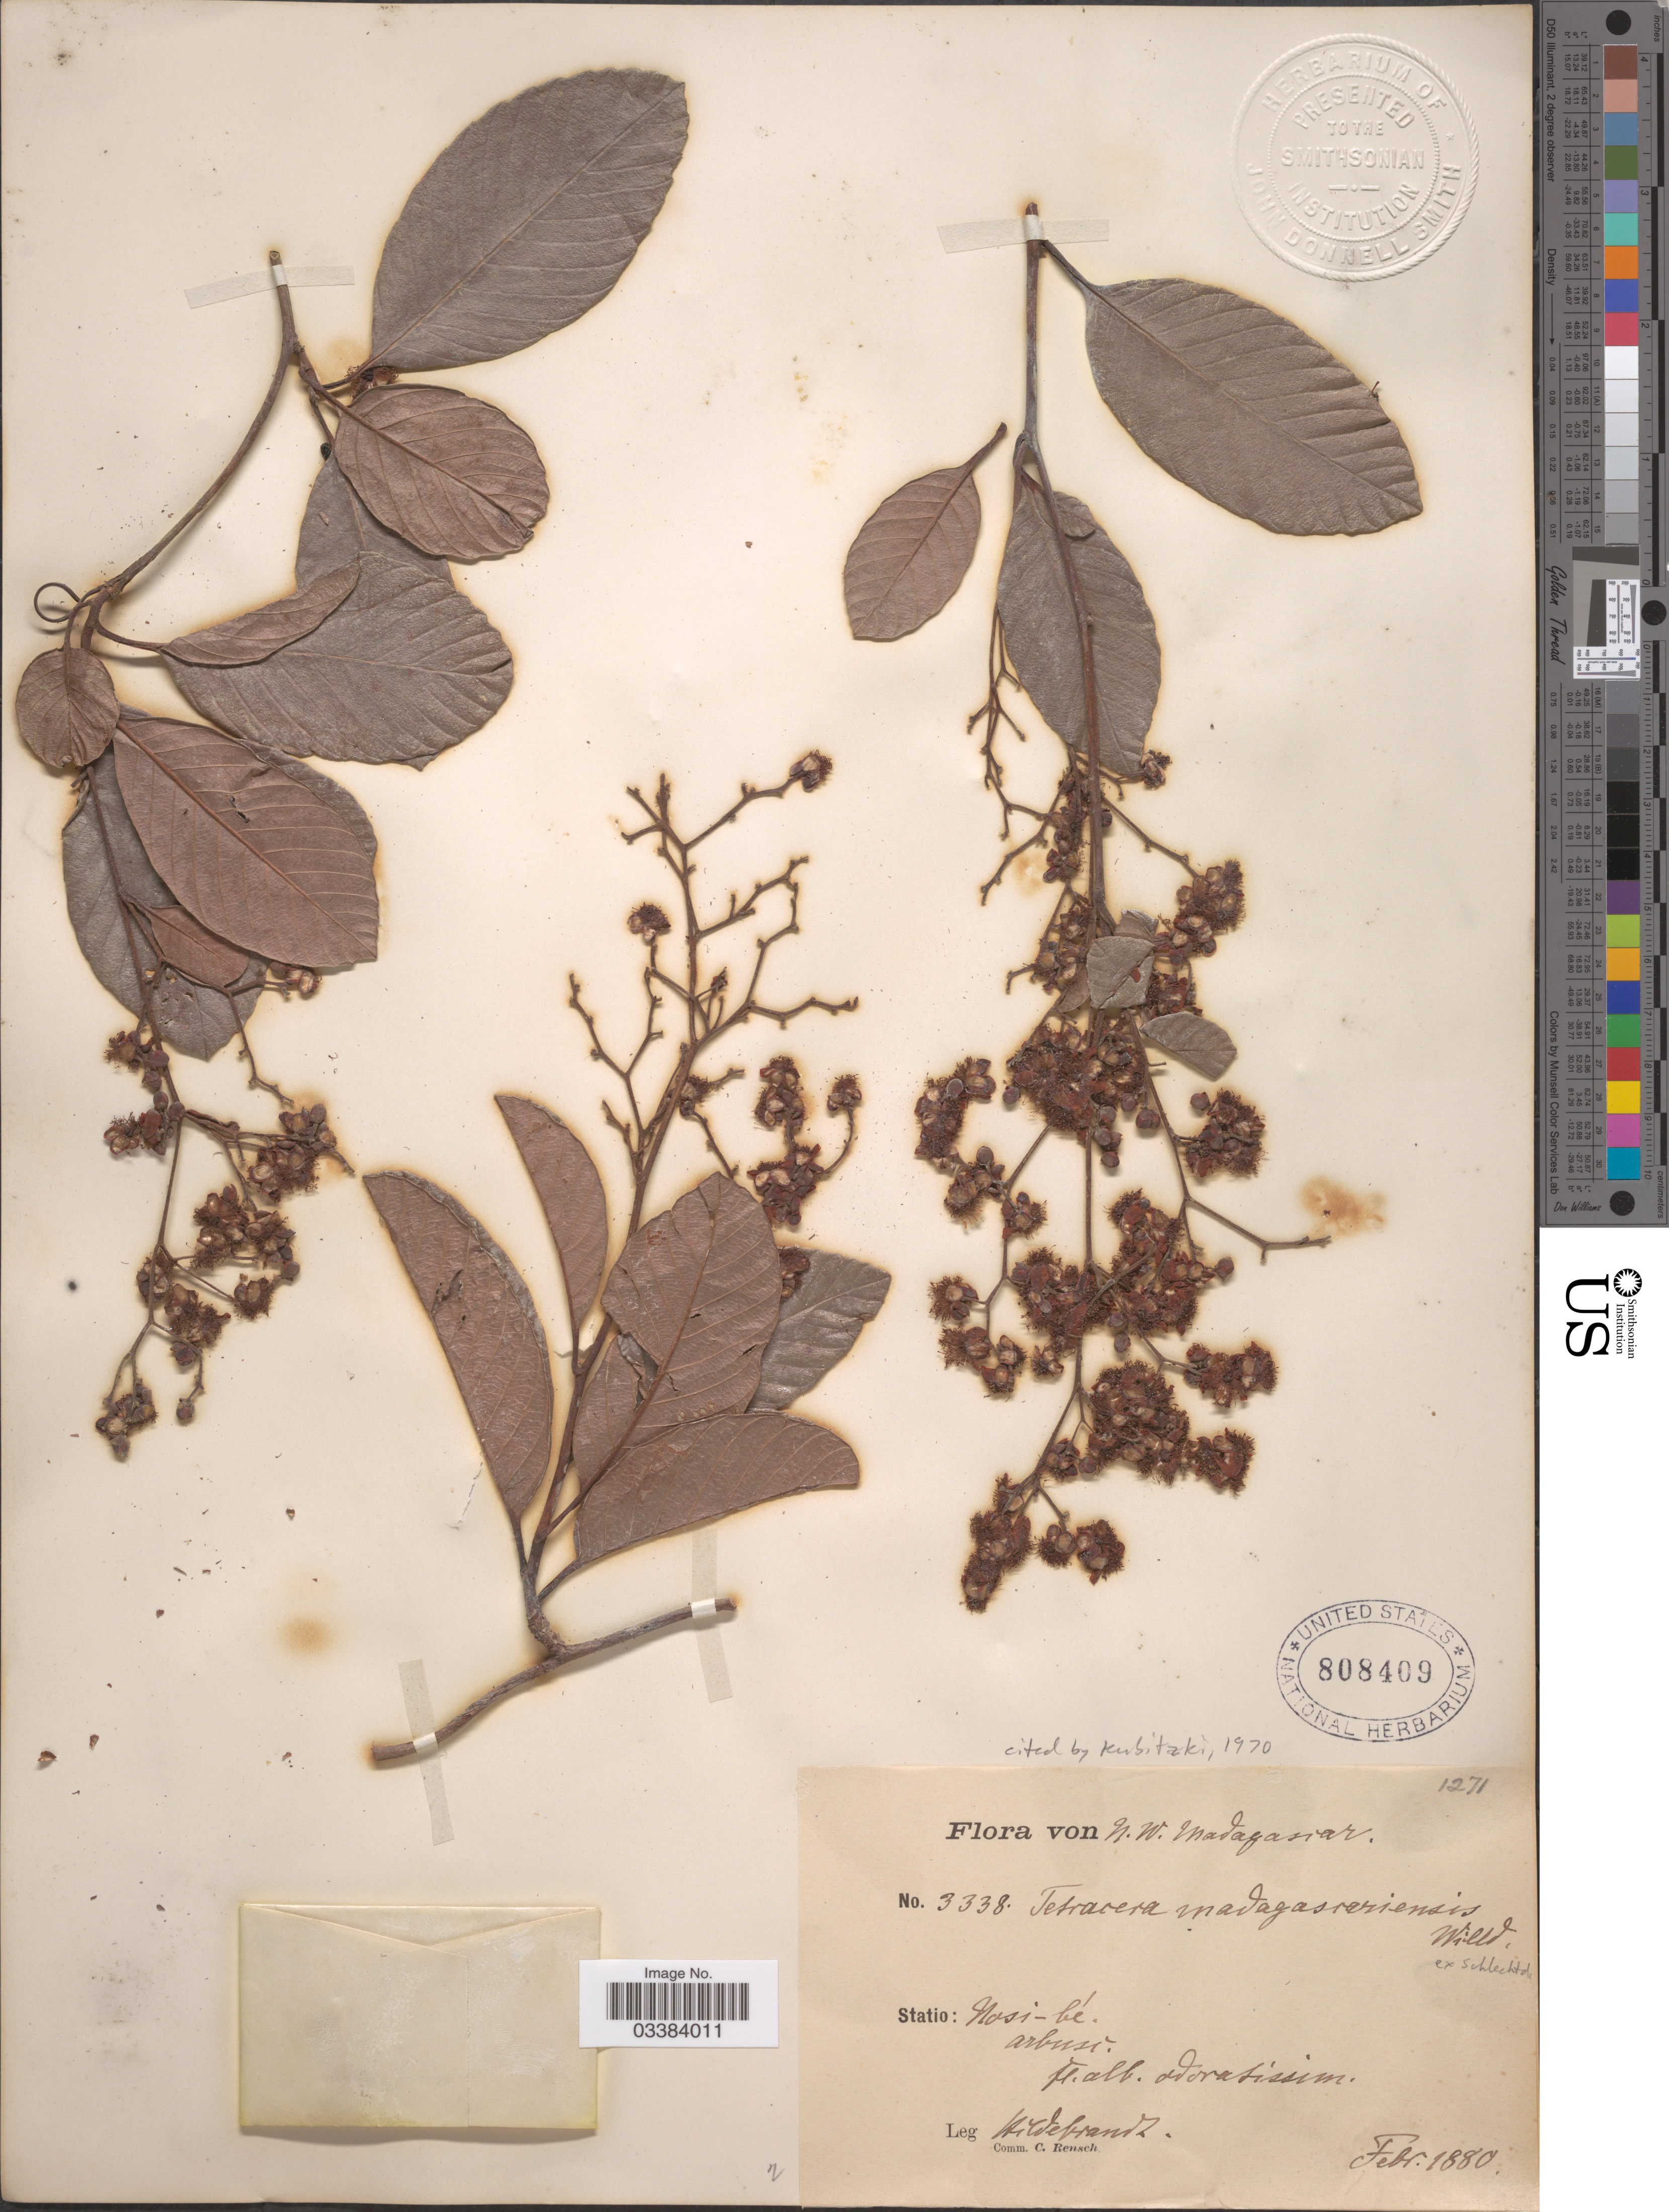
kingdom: Plantae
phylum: Tracheophyta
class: Magnoliopsida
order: Dilleniales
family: Dilleniaceae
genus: Tetracera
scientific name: Tetracera madagascariensis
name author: Willd. ex Schltdl.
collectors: J. Hildebrandt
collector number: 3338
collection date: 1880-02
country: Madagascar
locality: N.W. Madagascar. Statio: Nosi-bé arbusí.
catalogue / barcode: US 808409